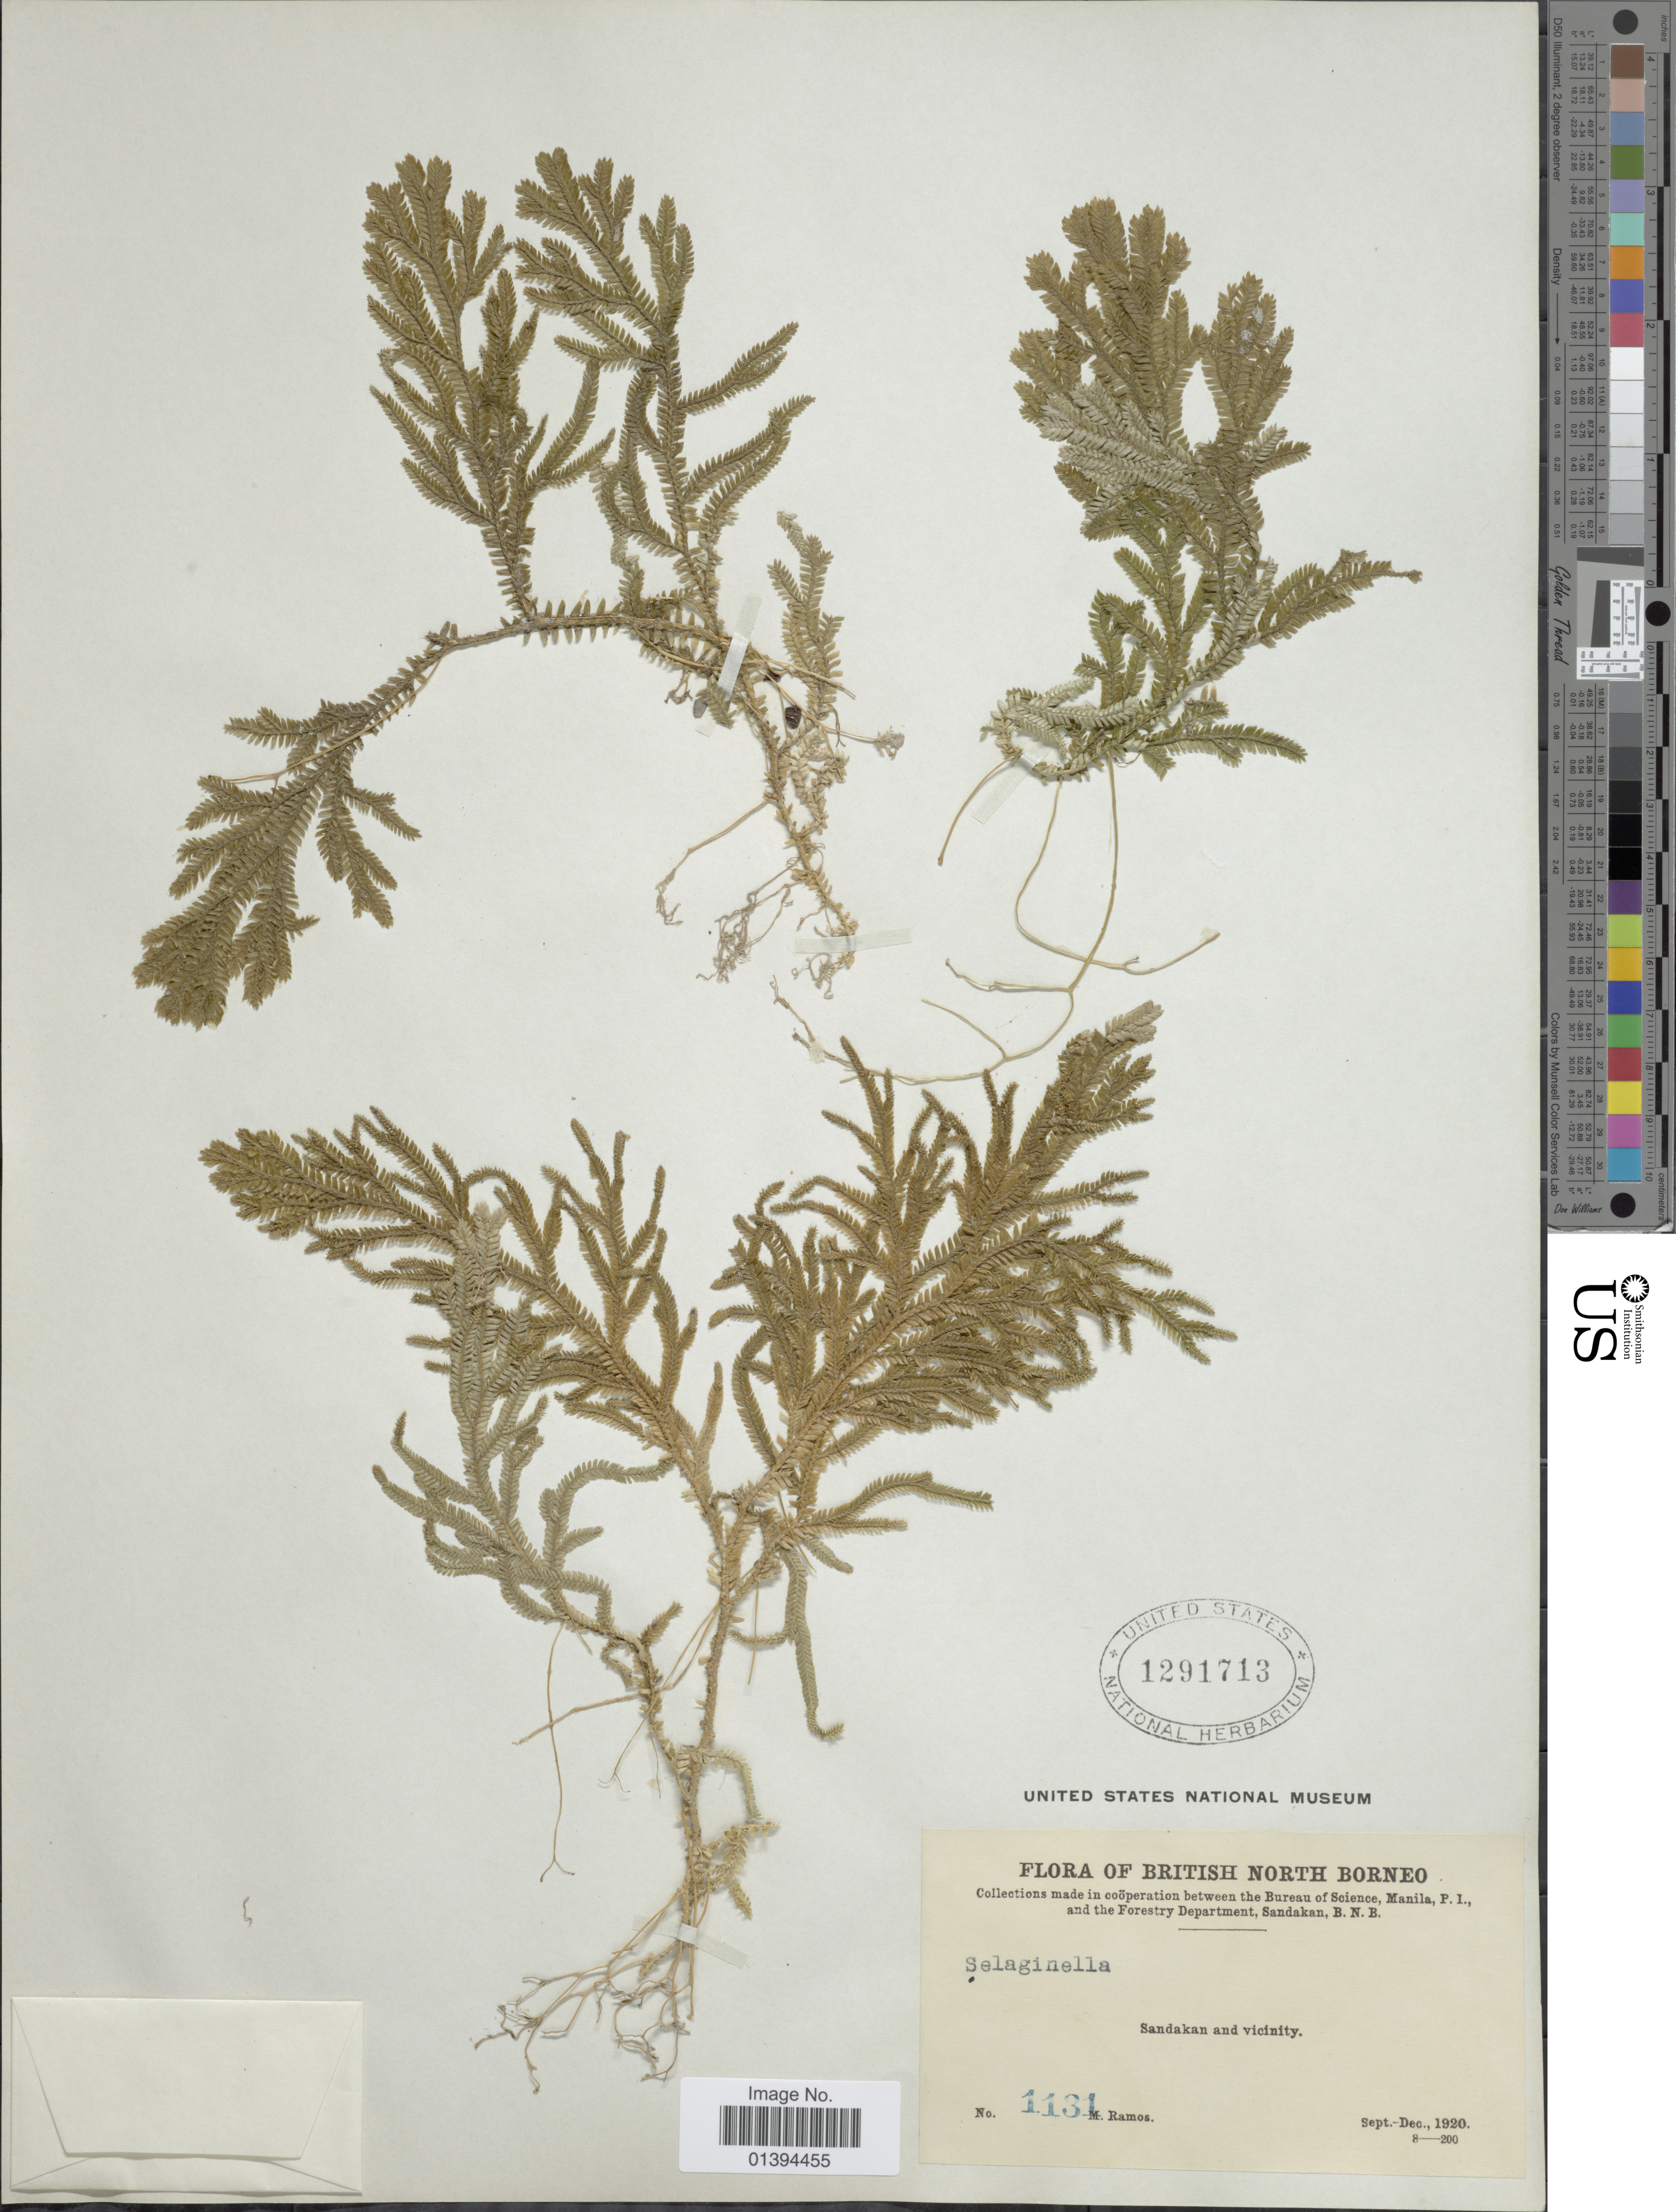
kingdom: Plantae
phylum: Tracheophyta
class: Lycopodiopsida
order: Selaginellales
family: Selaginellaceae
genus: Selaginella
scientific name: Selaginella sp.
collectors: M. Ramos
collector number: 1131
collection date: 1920-09/1920-12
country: Malaysia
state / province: Sabah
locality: British North Borneo, Sandakan and vicinity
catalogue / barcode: US 1291713